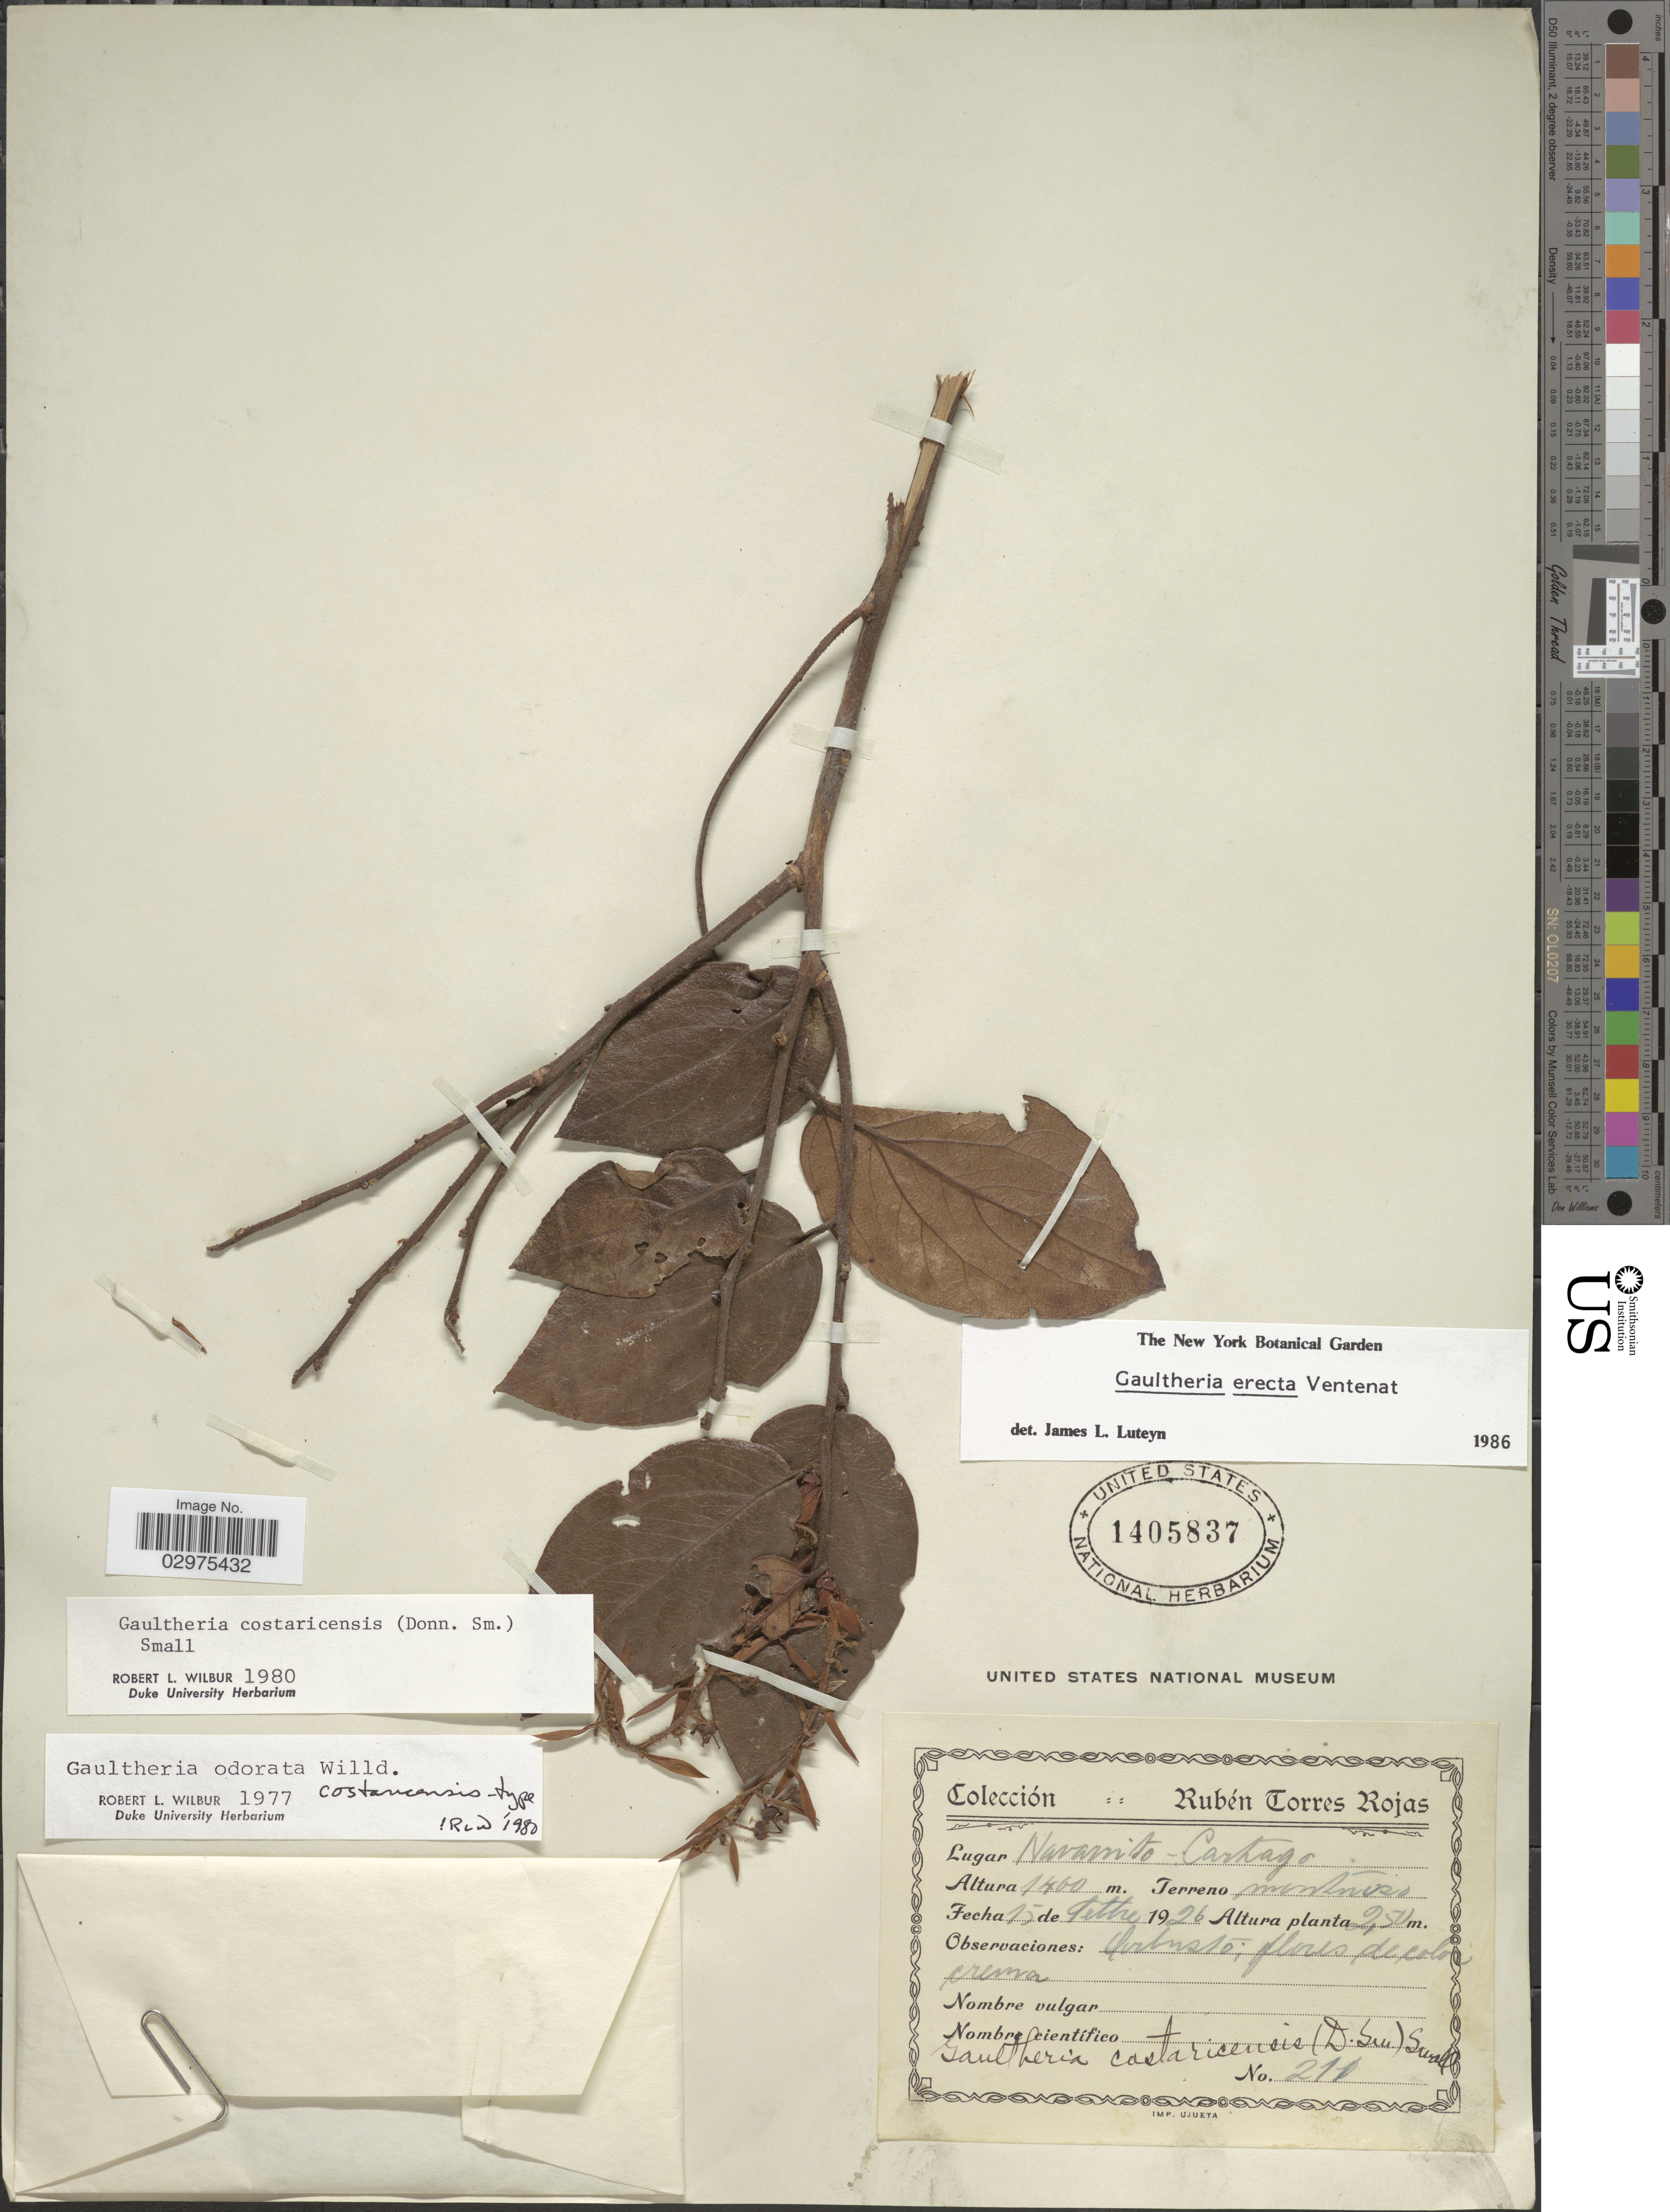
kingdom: Plantae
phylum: Tracheophyta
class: Magnoliopsida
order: Ericales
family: Ericaceae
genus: Gaultheria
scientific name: Gaultheria erecta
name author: Vent.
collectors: R. Torres Rojas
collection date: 1926-10-15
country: Costa Rica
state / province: Cartago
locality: Navarrito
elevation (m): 1400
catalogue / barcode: US 1405837